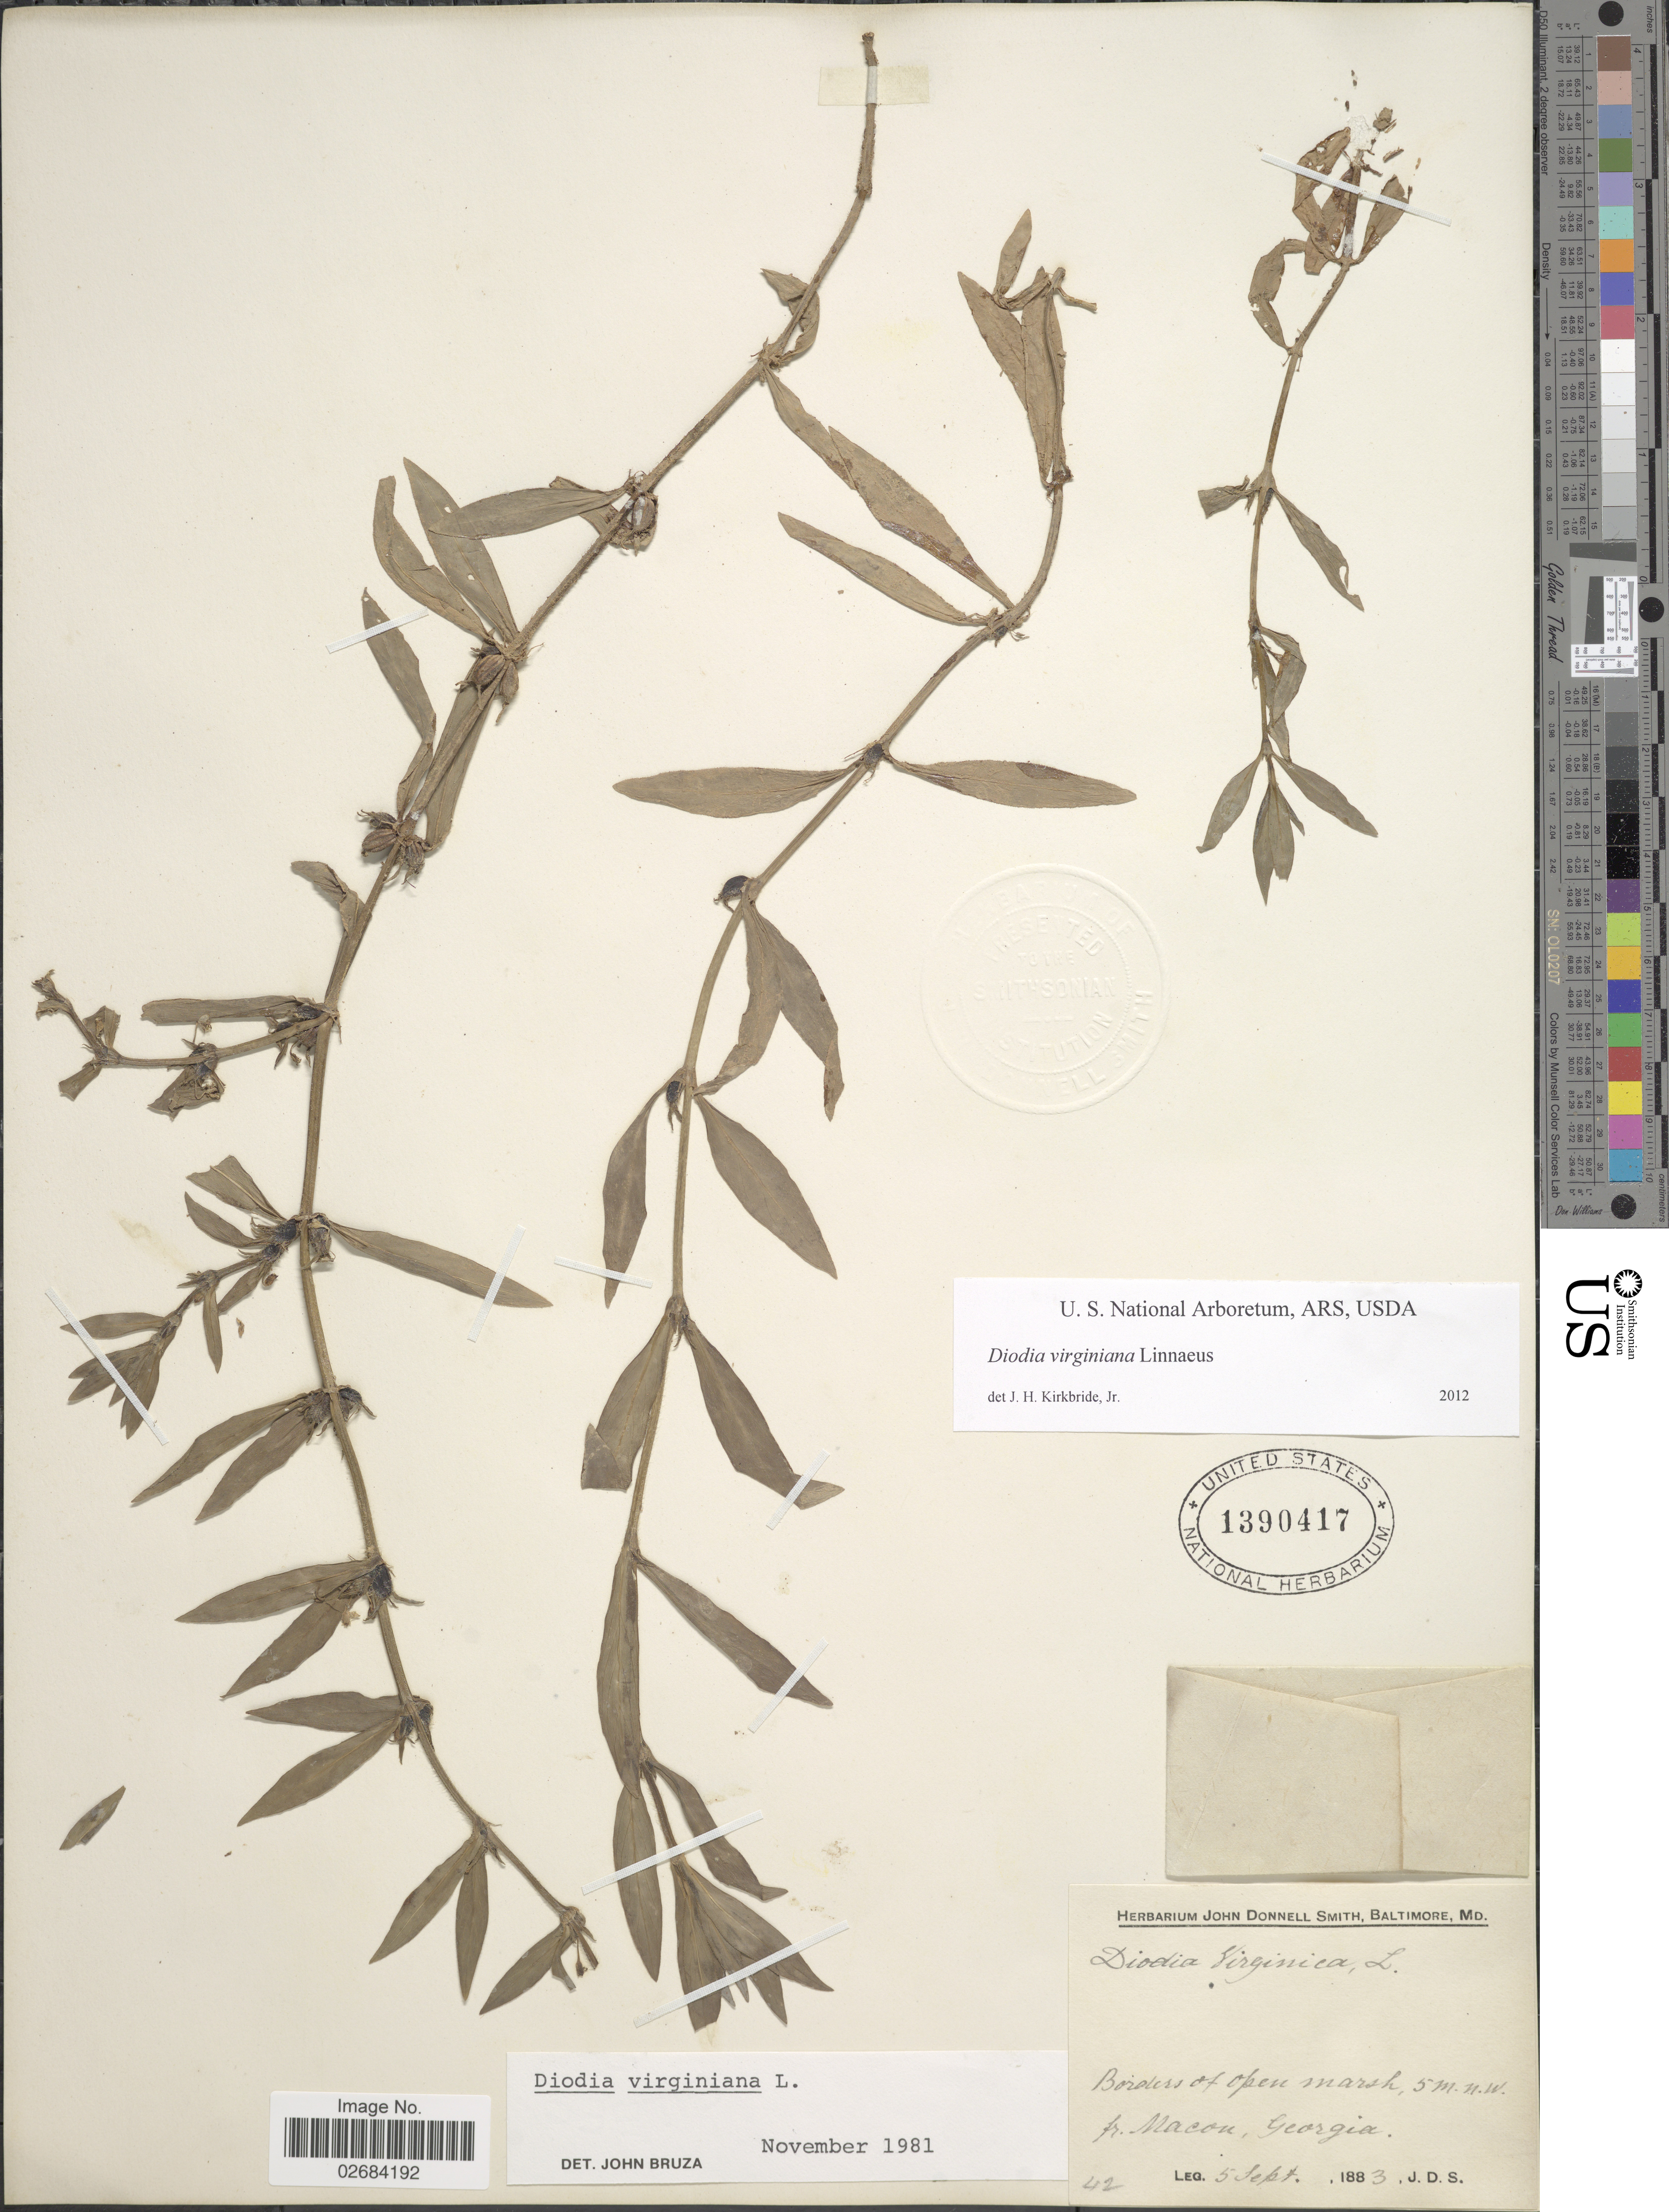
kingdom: Plantae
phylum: Tracheophyta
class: Magnoliopsida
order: Gentianales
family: Rubiaceae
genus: Diodia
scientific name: Diodia virginiana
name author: L.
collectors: J. Donnell Smith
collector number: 42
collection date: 1883-09-05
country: United States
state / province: Georgia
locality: Borders of open marsh, 5 m. n.w. fr. Macon.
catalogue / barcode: US 1390417